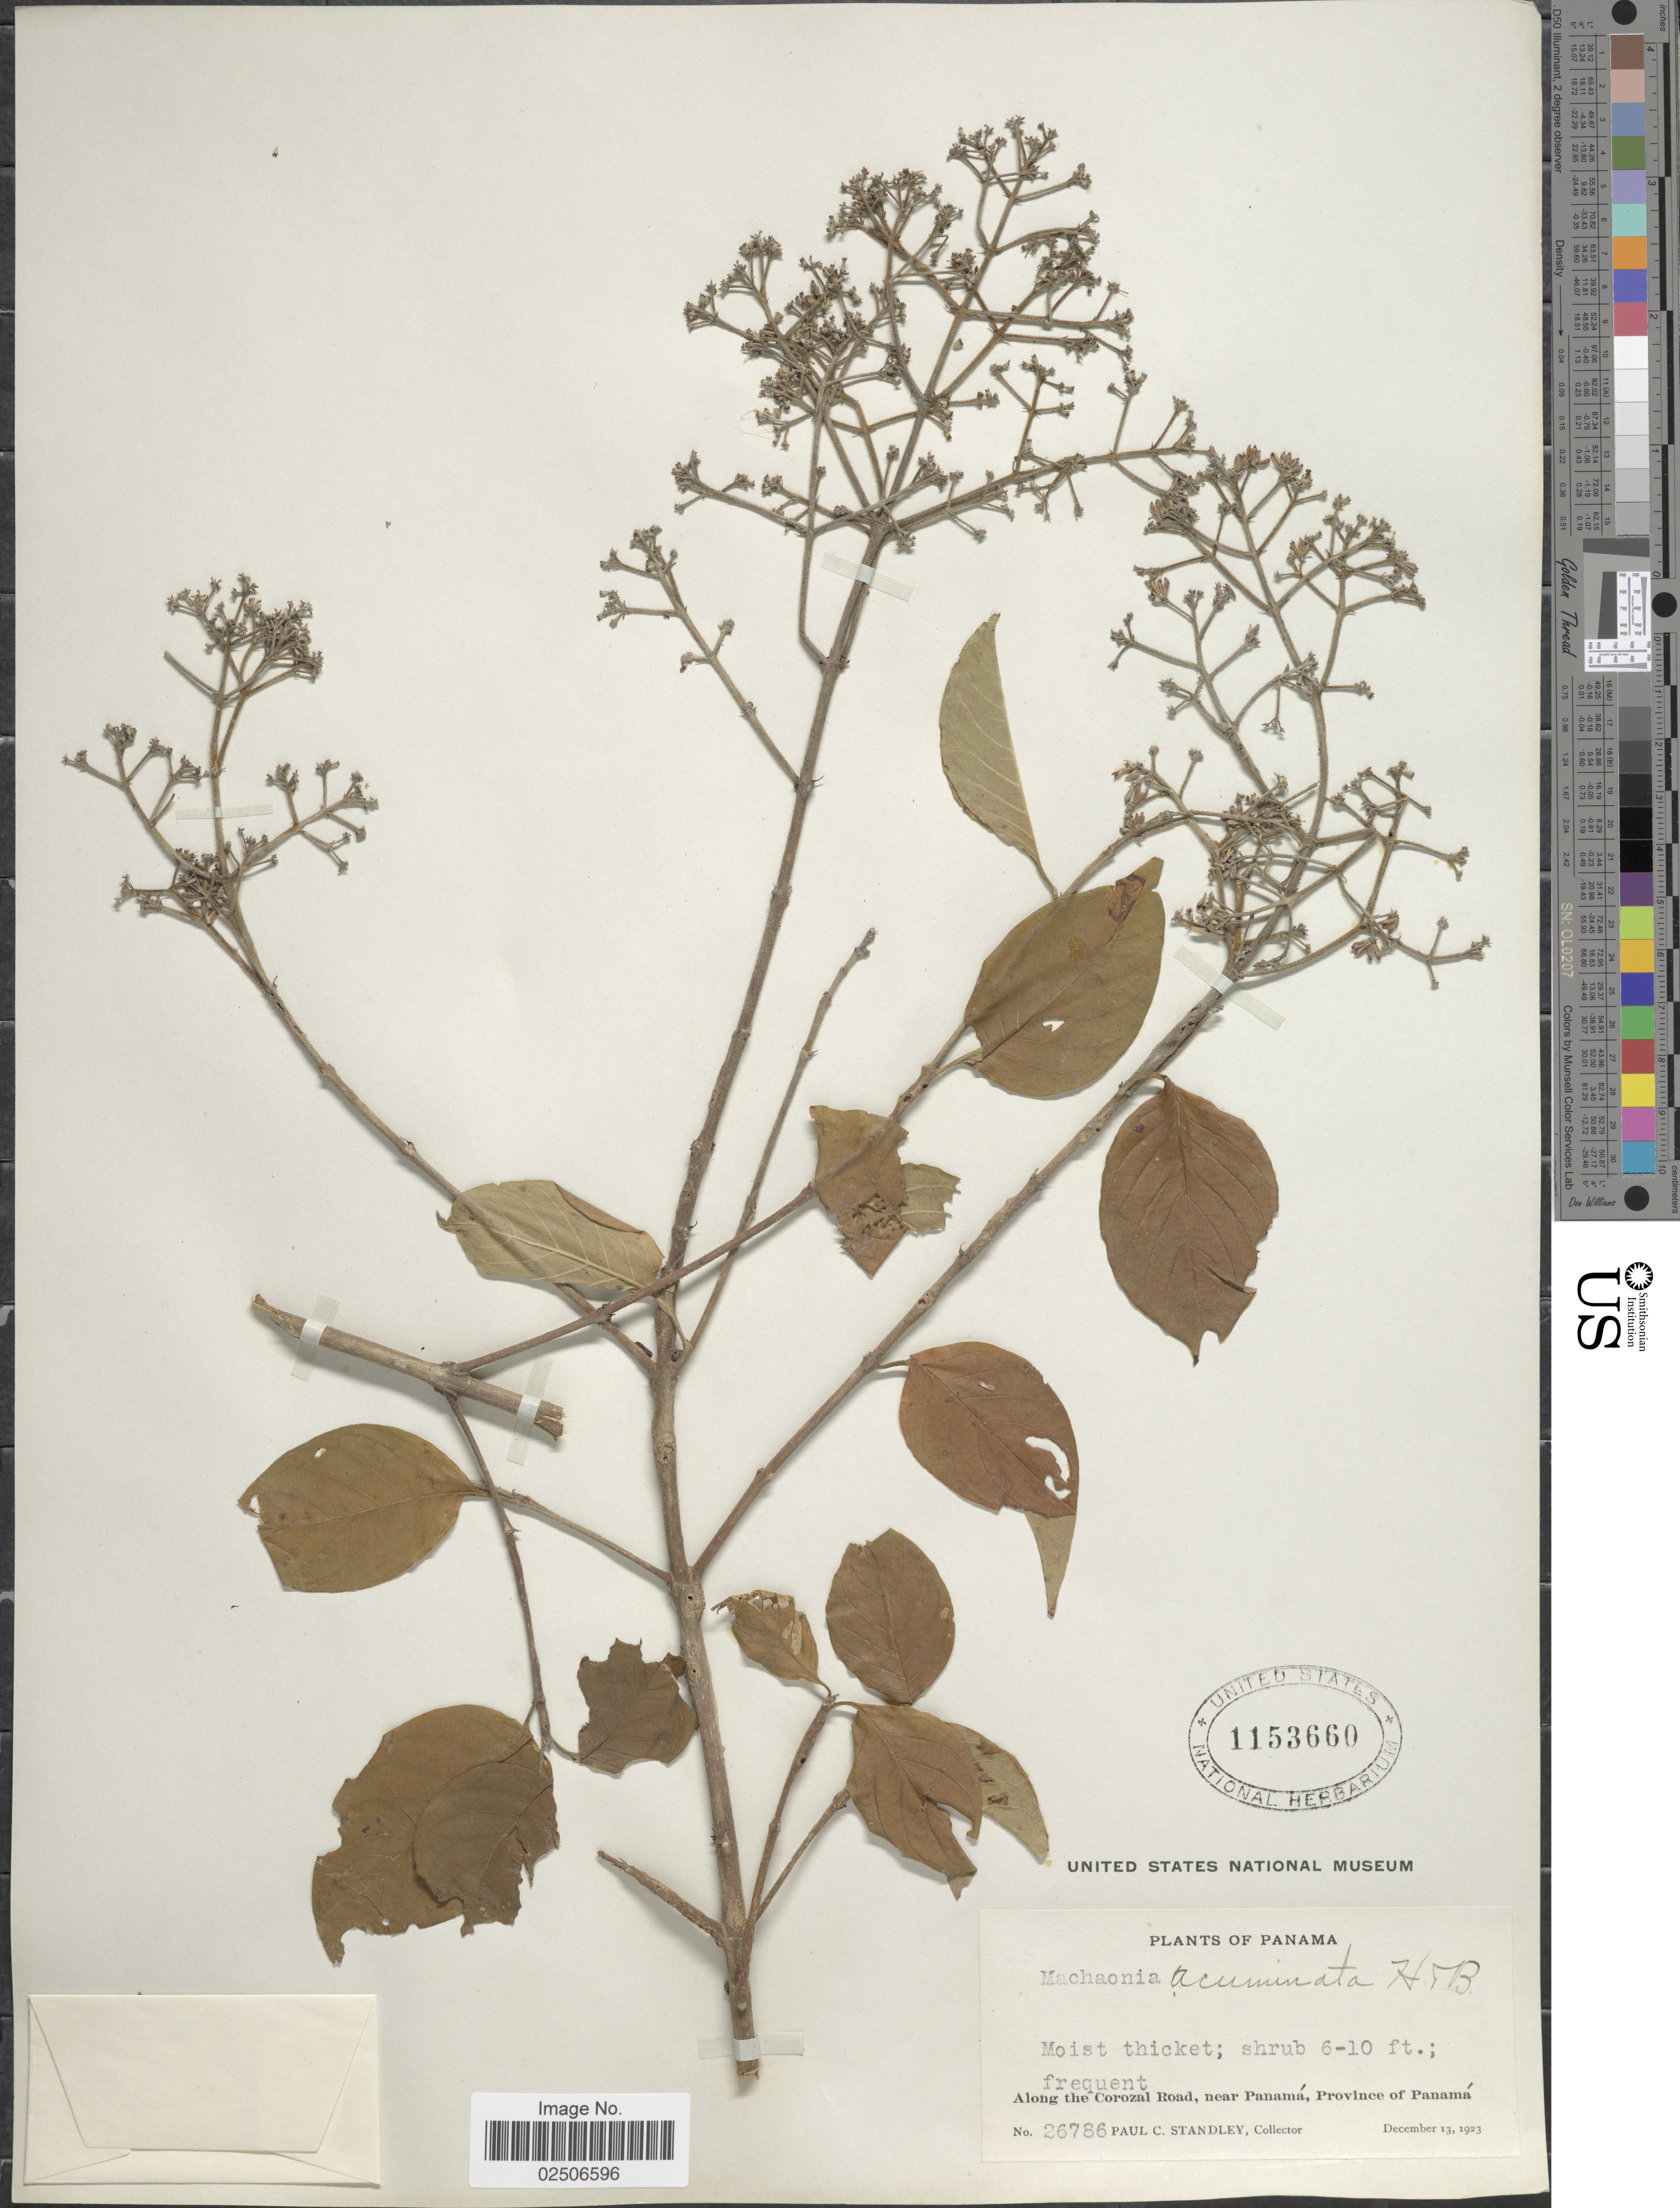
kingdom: Plantae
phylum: Tracheophyta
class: Magnoliopsida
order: Gentianales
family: Rubiaceae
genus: Machaonia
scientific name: Machaonia acuminata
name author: Bonpl.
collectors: P. C. Standley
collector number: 26786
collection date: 1923-12-13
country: Panama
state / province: Panamá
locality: Along the Corozal Road, near Panama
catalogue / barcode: US 1153660